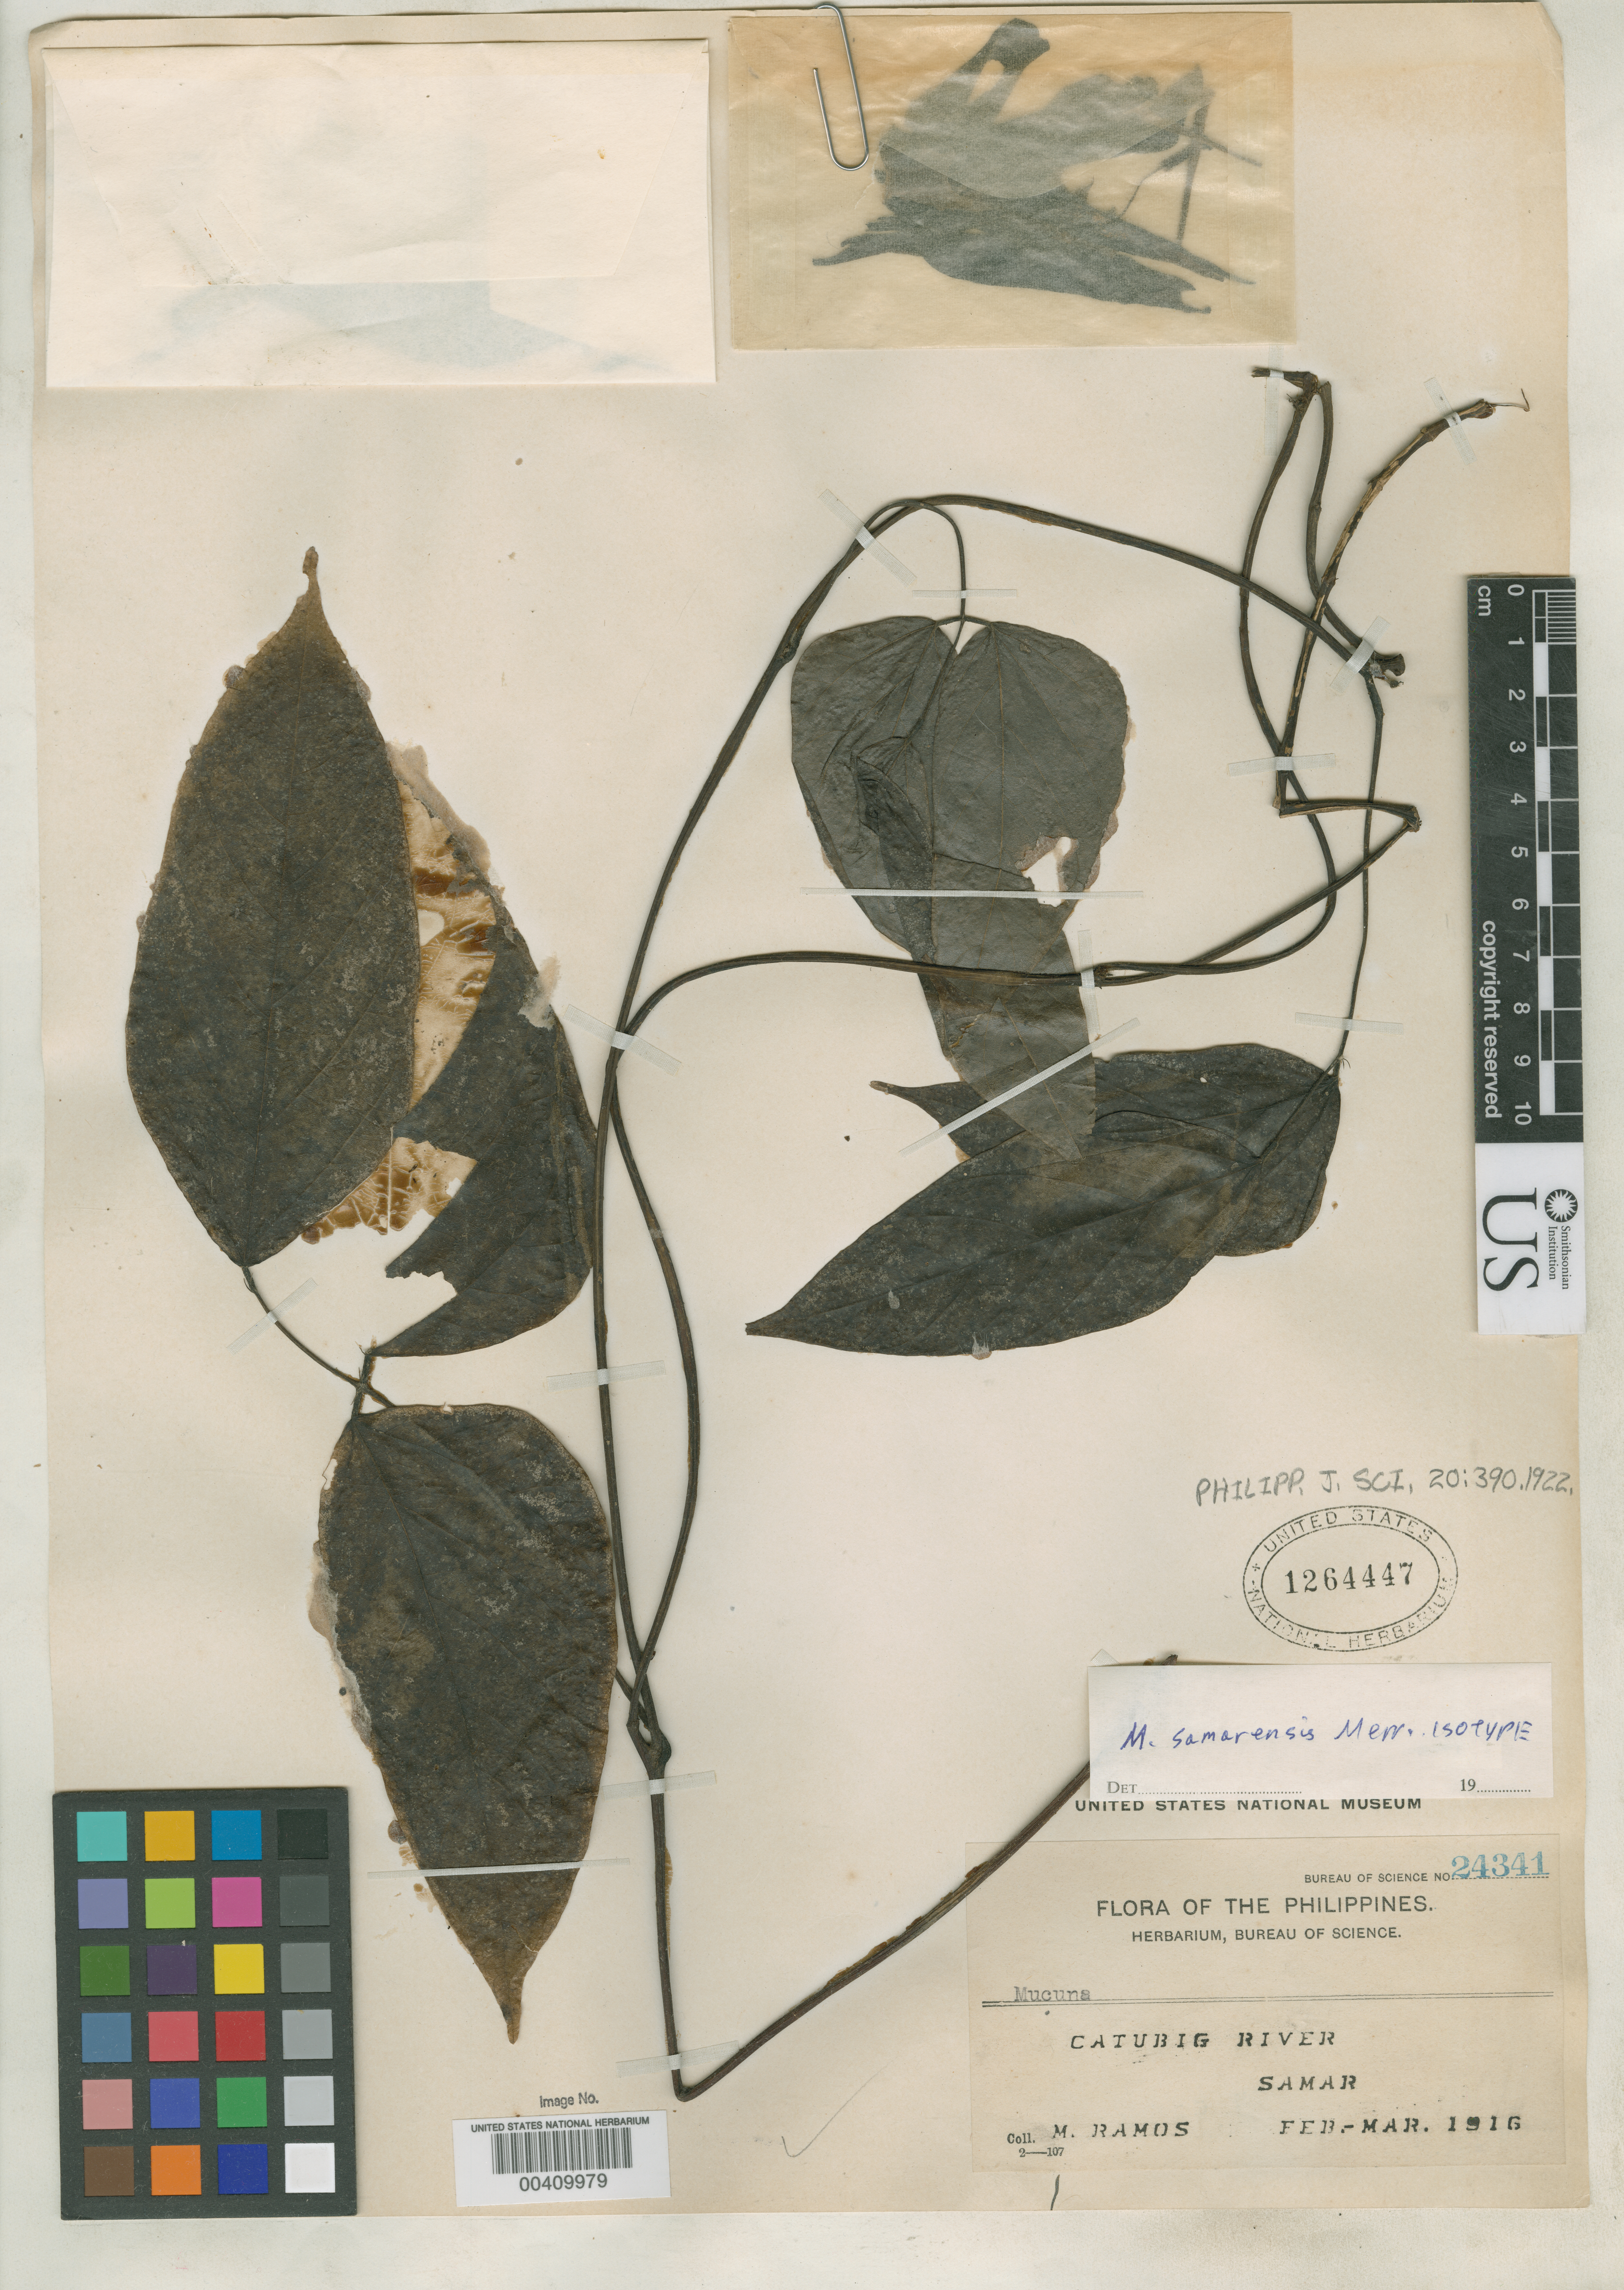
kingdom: Plantae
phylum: Tracheophyta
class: Magnoliopsida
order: Fabales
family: Fabaceae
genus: Mucuna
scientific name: Mucuna samarensis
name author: Merr.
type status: Isotype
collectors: M. Ramos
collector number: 24341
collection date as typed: Feb 1916 to -- Mar 1916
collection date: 1916-02/1916-03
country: Philippines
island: Samar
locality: Catubig River.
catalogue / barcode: US 1264447